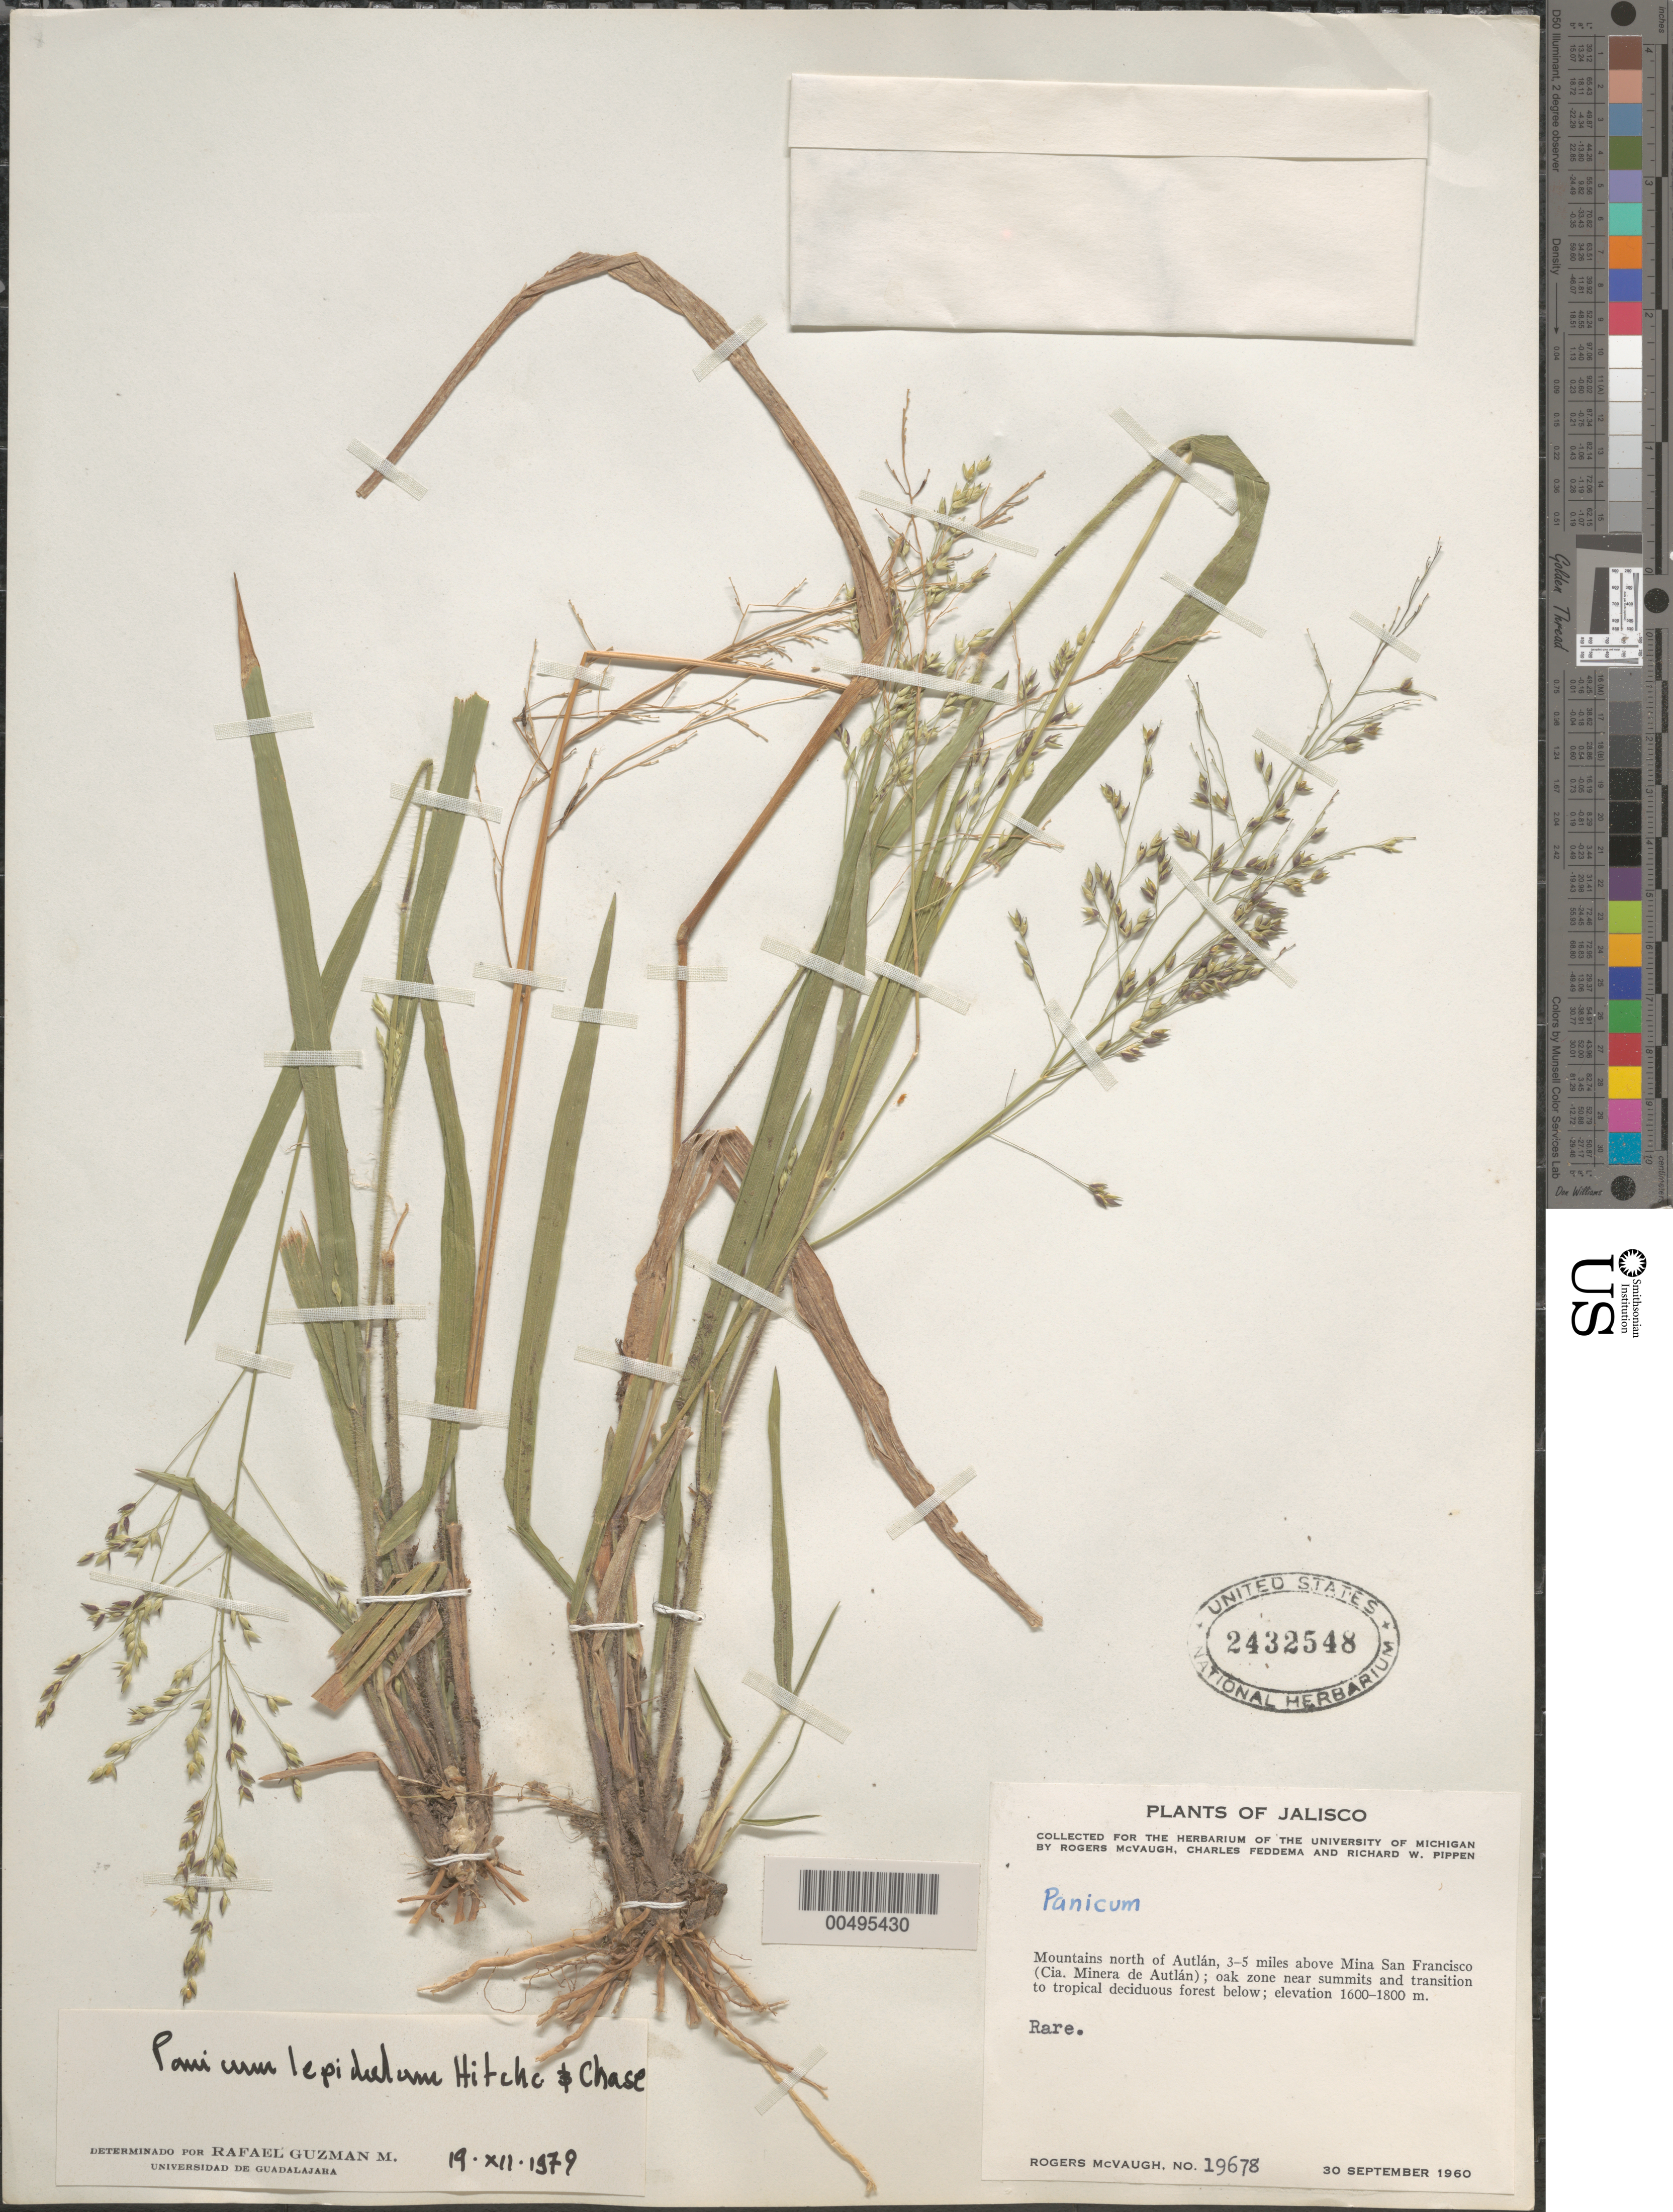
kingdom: Plantae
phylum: Tracheophyta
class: Liliopsida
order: Poales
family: Poaceae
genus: Panicum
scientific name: Panicum lepidulum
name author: Hitchc. & Chase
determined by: Guzman-M., R.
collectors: R. McVaugh, C. Feddema & R. W. Pippen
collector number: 19678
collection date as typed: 30 Dec 1960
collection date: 1960-12-30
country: Mexico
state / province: Jalisco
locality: Mts N of Autlán, 3-5 mi above Mina San Francisco (Cia. Minera de Autlán)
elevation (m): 1600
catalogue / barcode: US 2432548